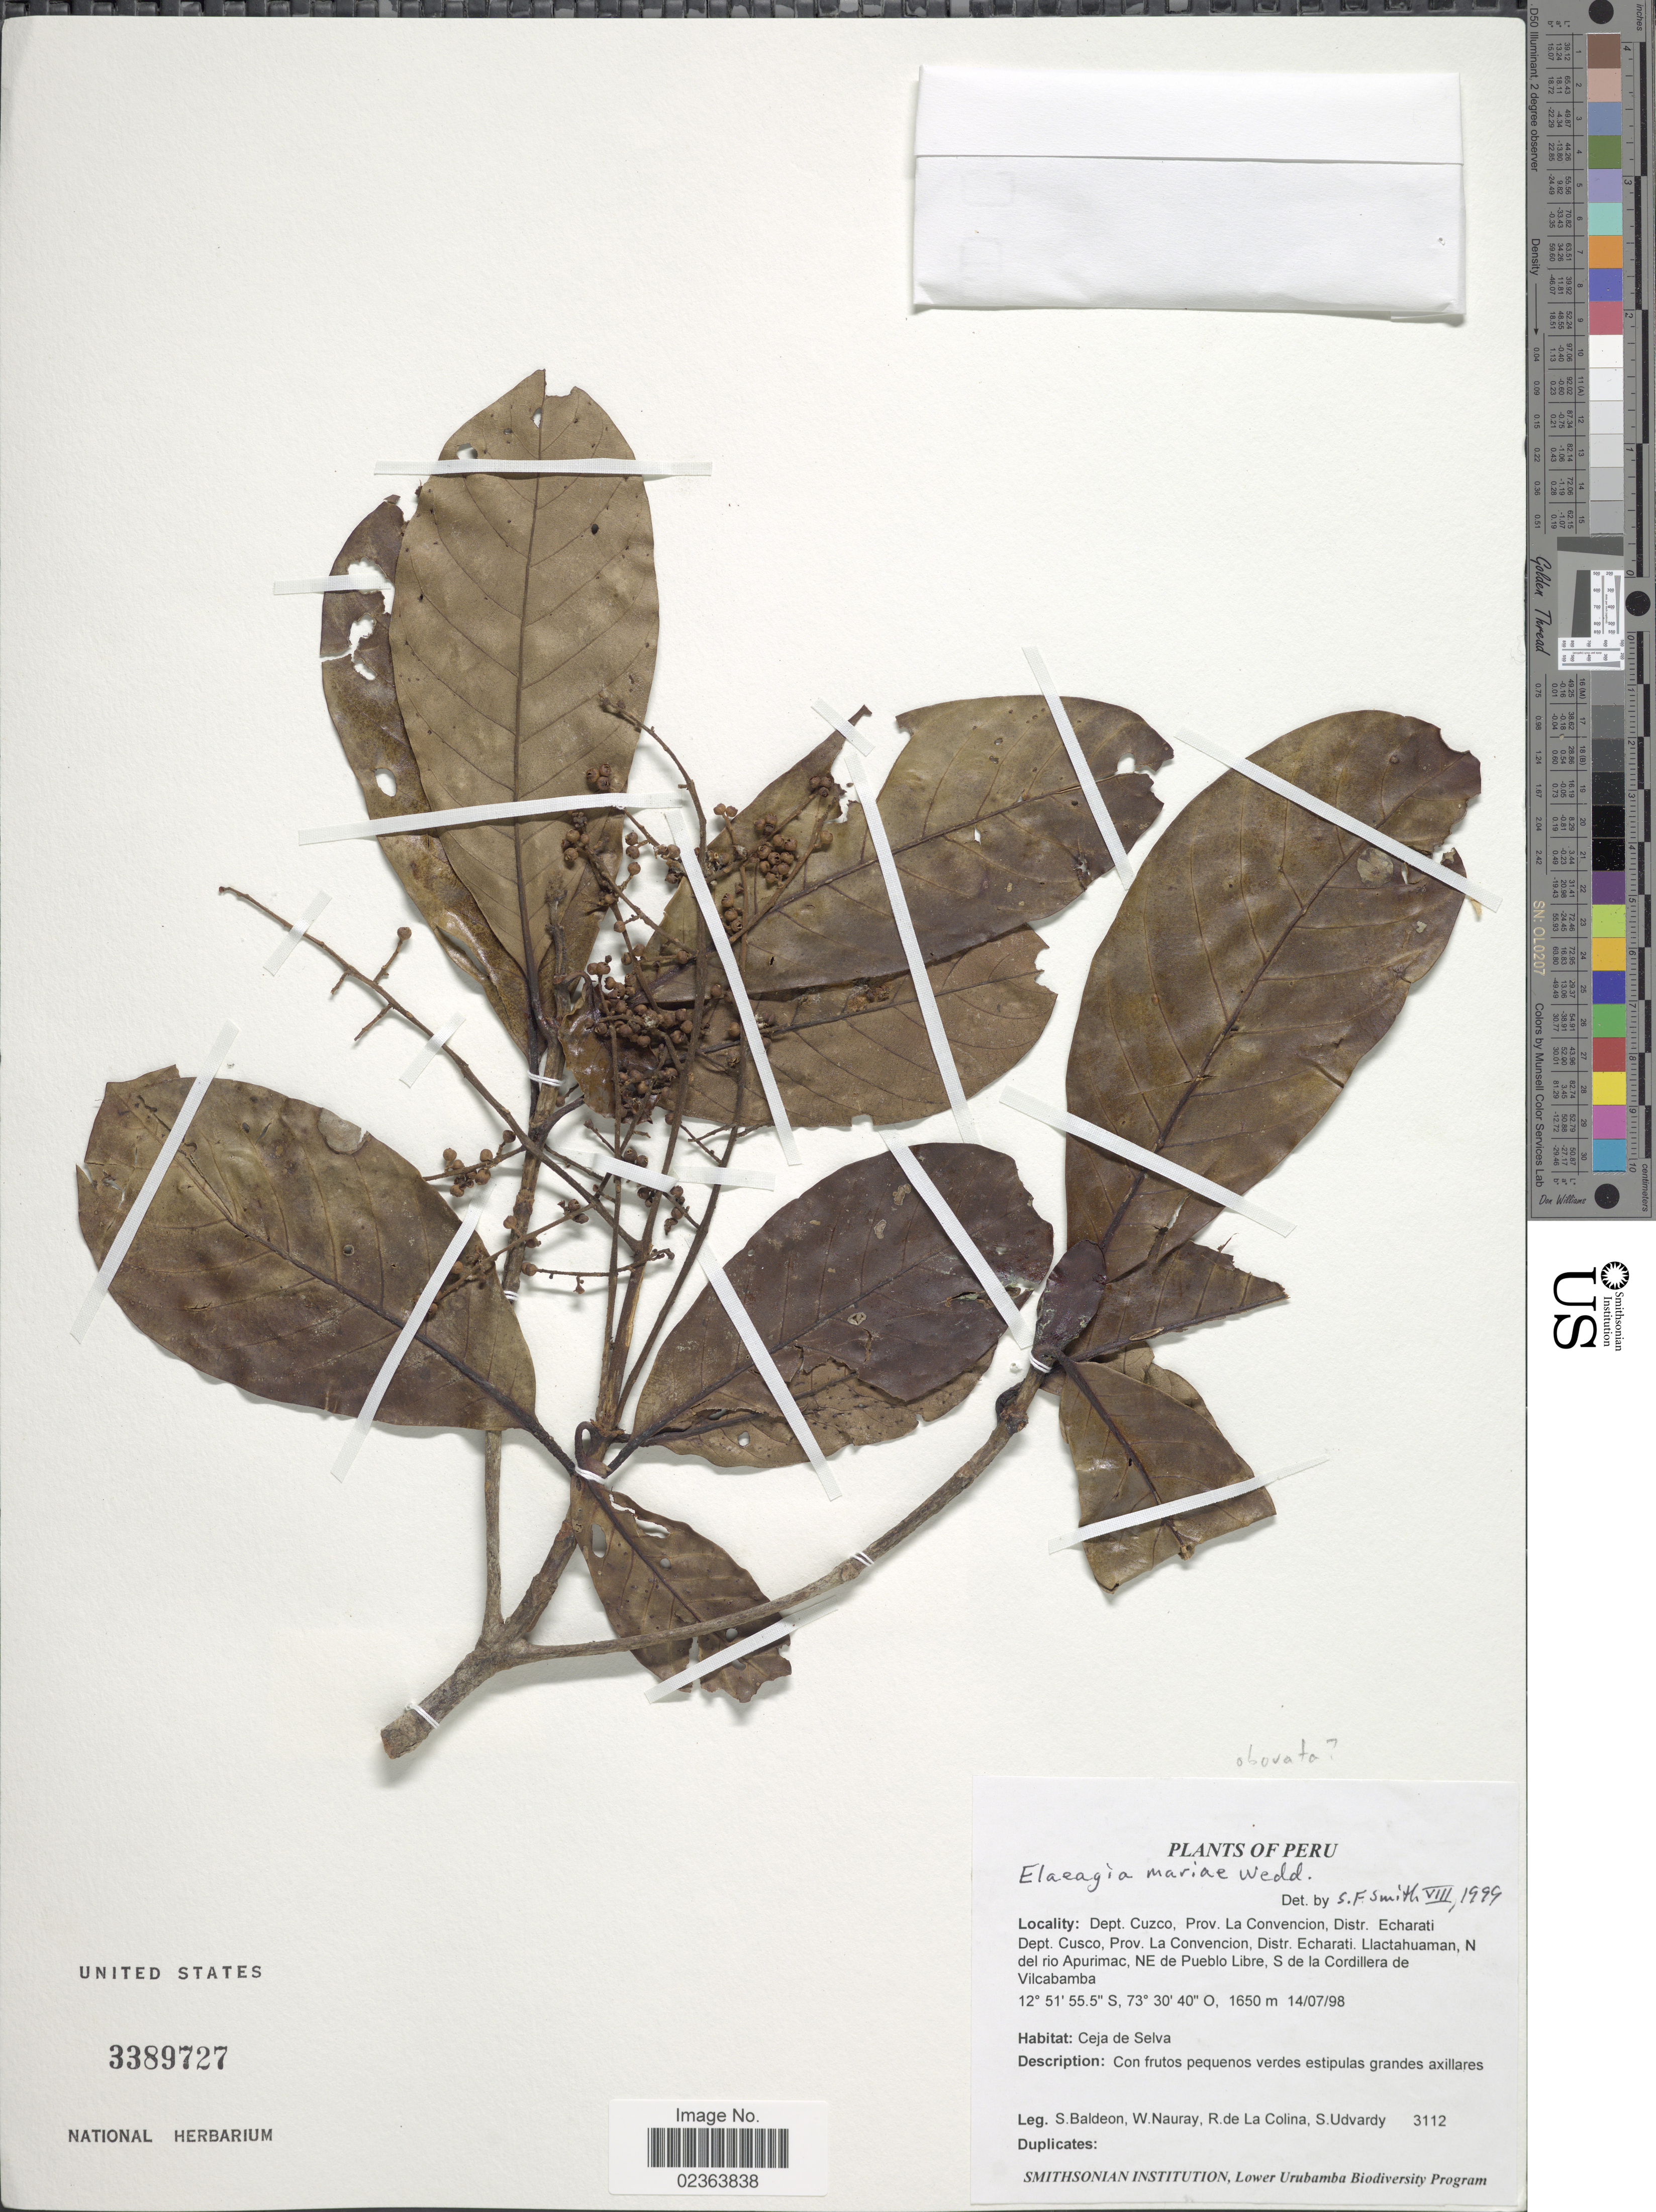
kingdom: Plantae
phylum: Tracheophyta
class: Magnoliopsida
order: Gentianales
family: Rubiaceae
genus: Elaeagia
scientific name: Elaeagia mariae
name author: Wedd.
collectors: S. Baldeon, W. Nauray, R. de La Colina & S. Udvardy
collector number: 3112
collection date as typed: Transcribed d/m/y: 14/7/98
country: Peru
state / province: Cusco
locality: Dept. Cuzco, Prov. La Convencion, Distr. Echarati, Dept. Cusco, prov. La Convencion, Distr. Echarati, Llactahuaman, N del rio Apurimac, NE fe Pueblo Libre, S de la Cordillera de Vilcabamba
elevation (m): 1650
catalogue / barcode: US 3389727